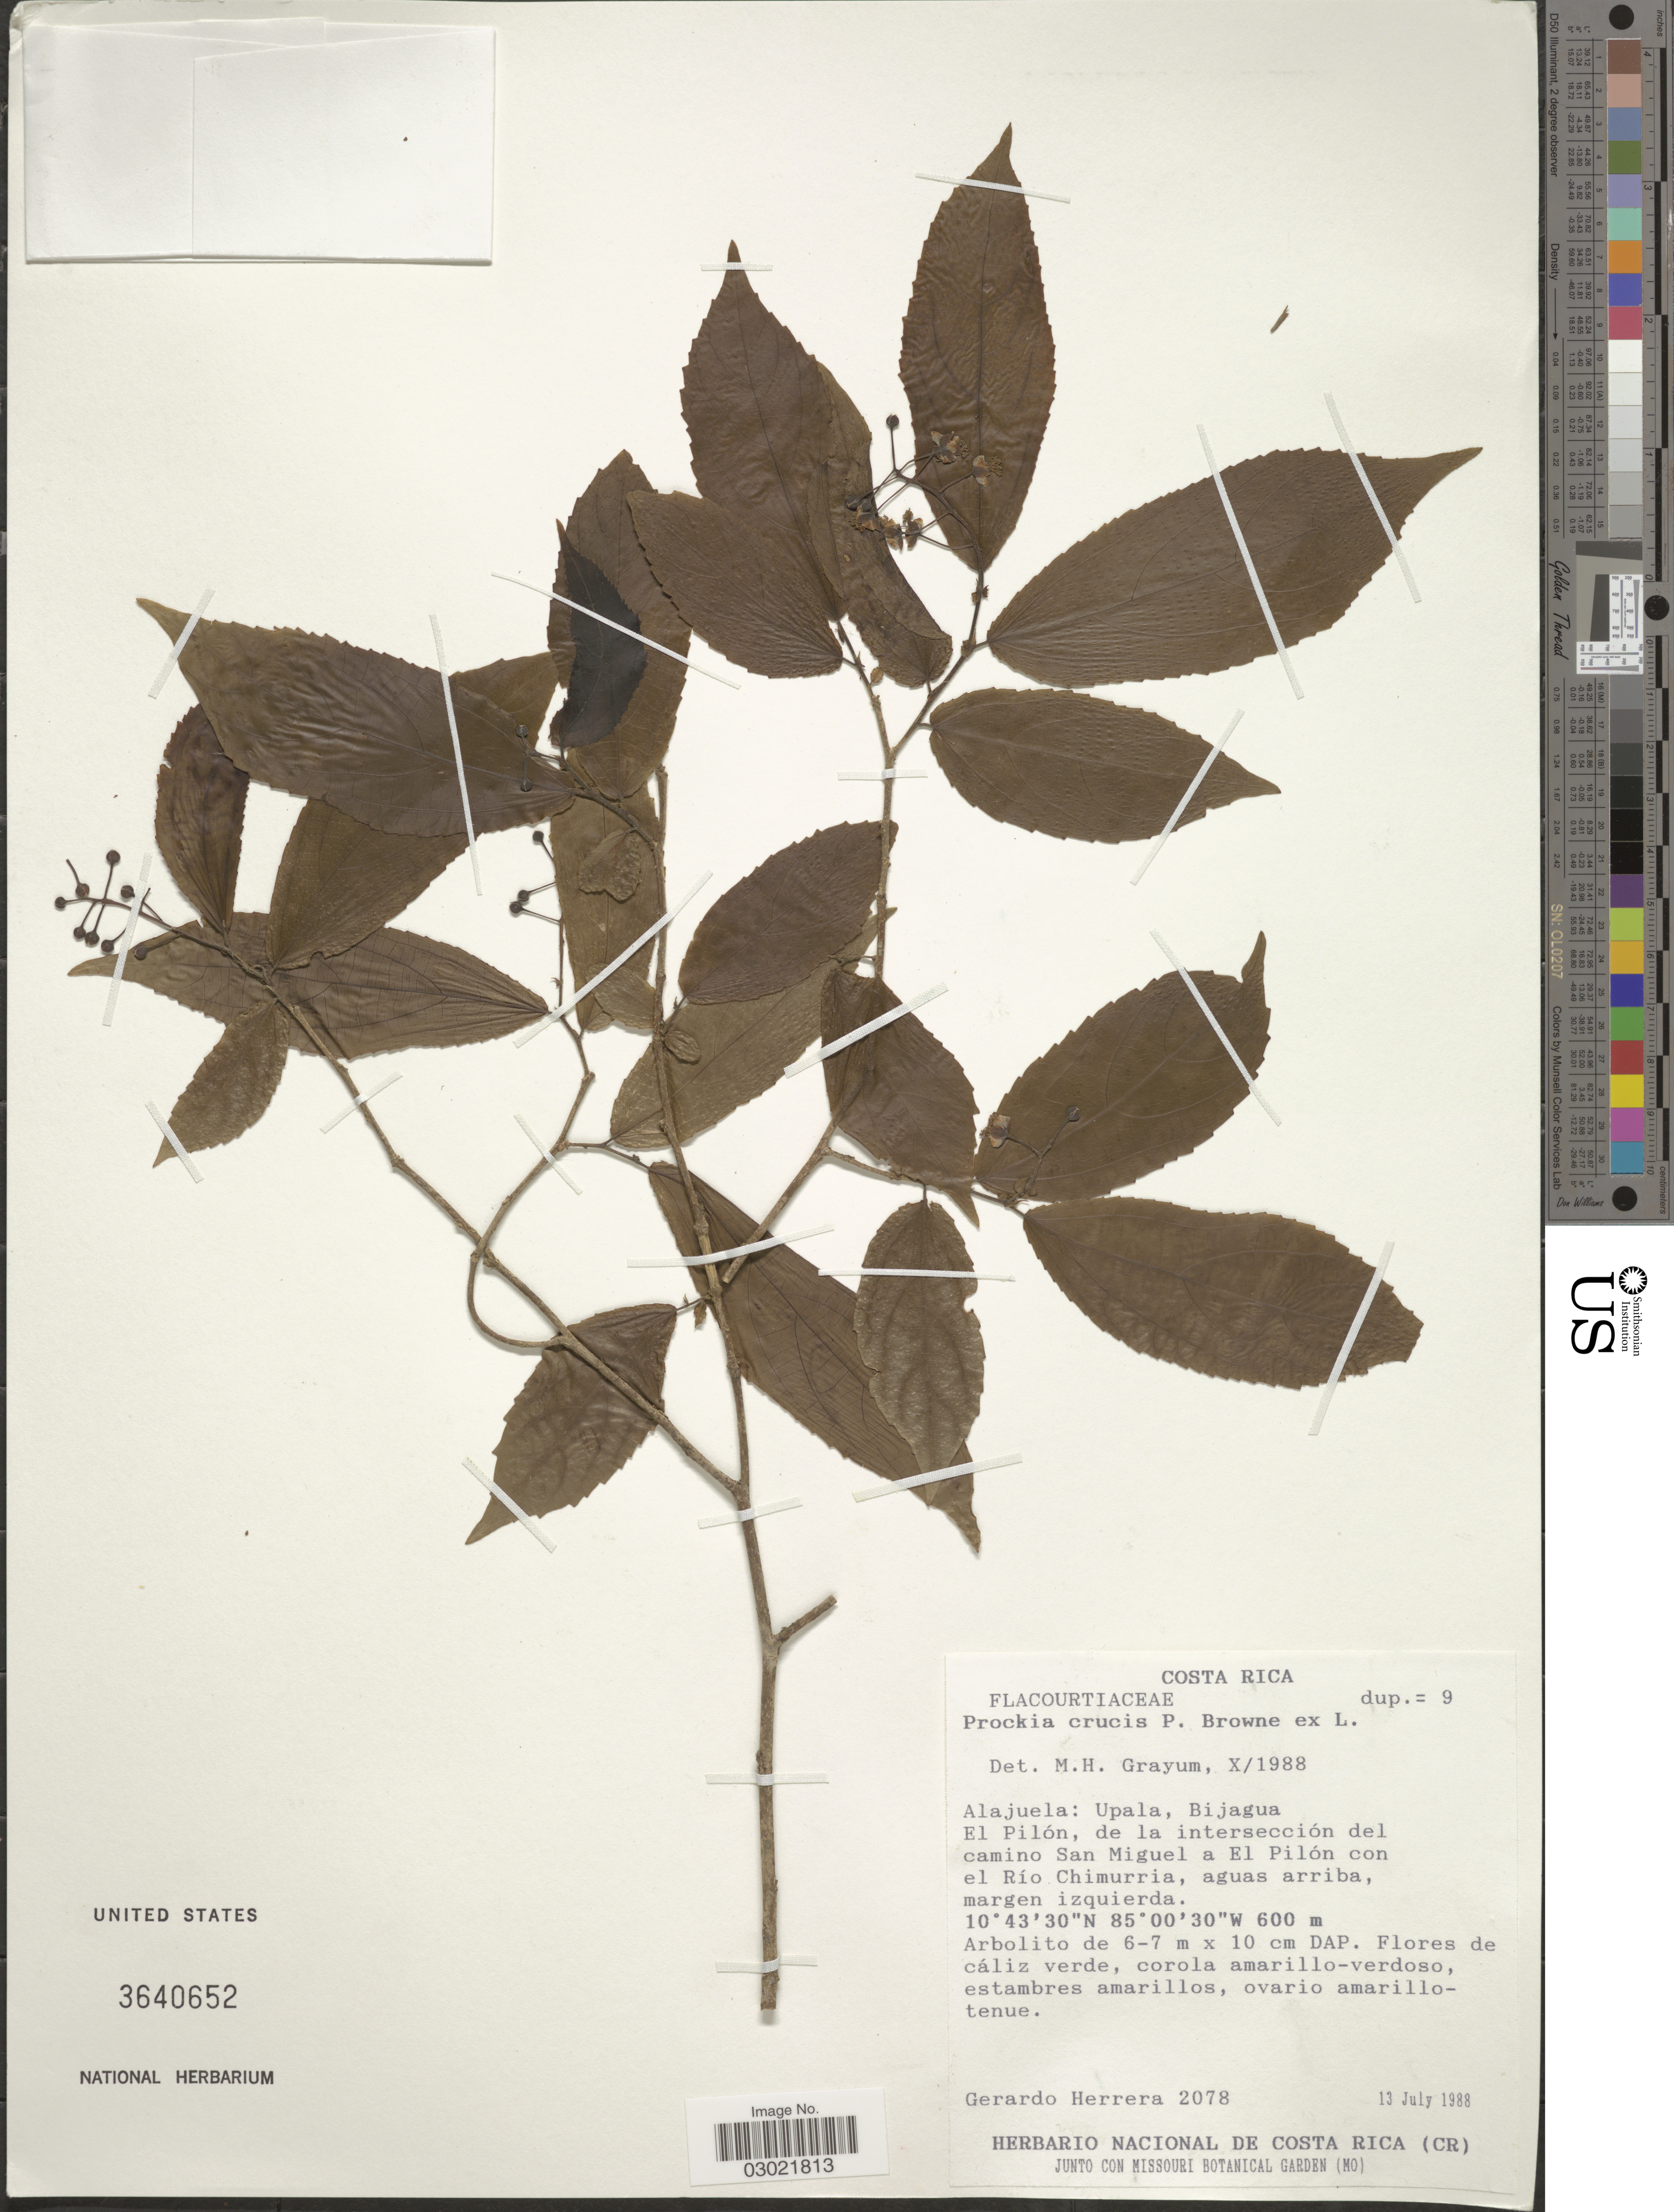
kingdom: Plantae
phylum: Tracheophyta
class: Magnoliopsida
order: Malpighiales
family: Salicaceae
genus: Prockia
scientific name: Prockia crucis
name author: P. Browne ex L.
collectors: G. Herrera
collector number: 2078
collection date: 1988-07-13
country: Costa Rica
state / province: Alajuela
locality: Upala, Bijagua. El Pilón, de la intersección del camino San Miguel a El Pilón con el Río Chimurria, aguas arriba, margen izquierda.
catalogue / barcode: US 3640652